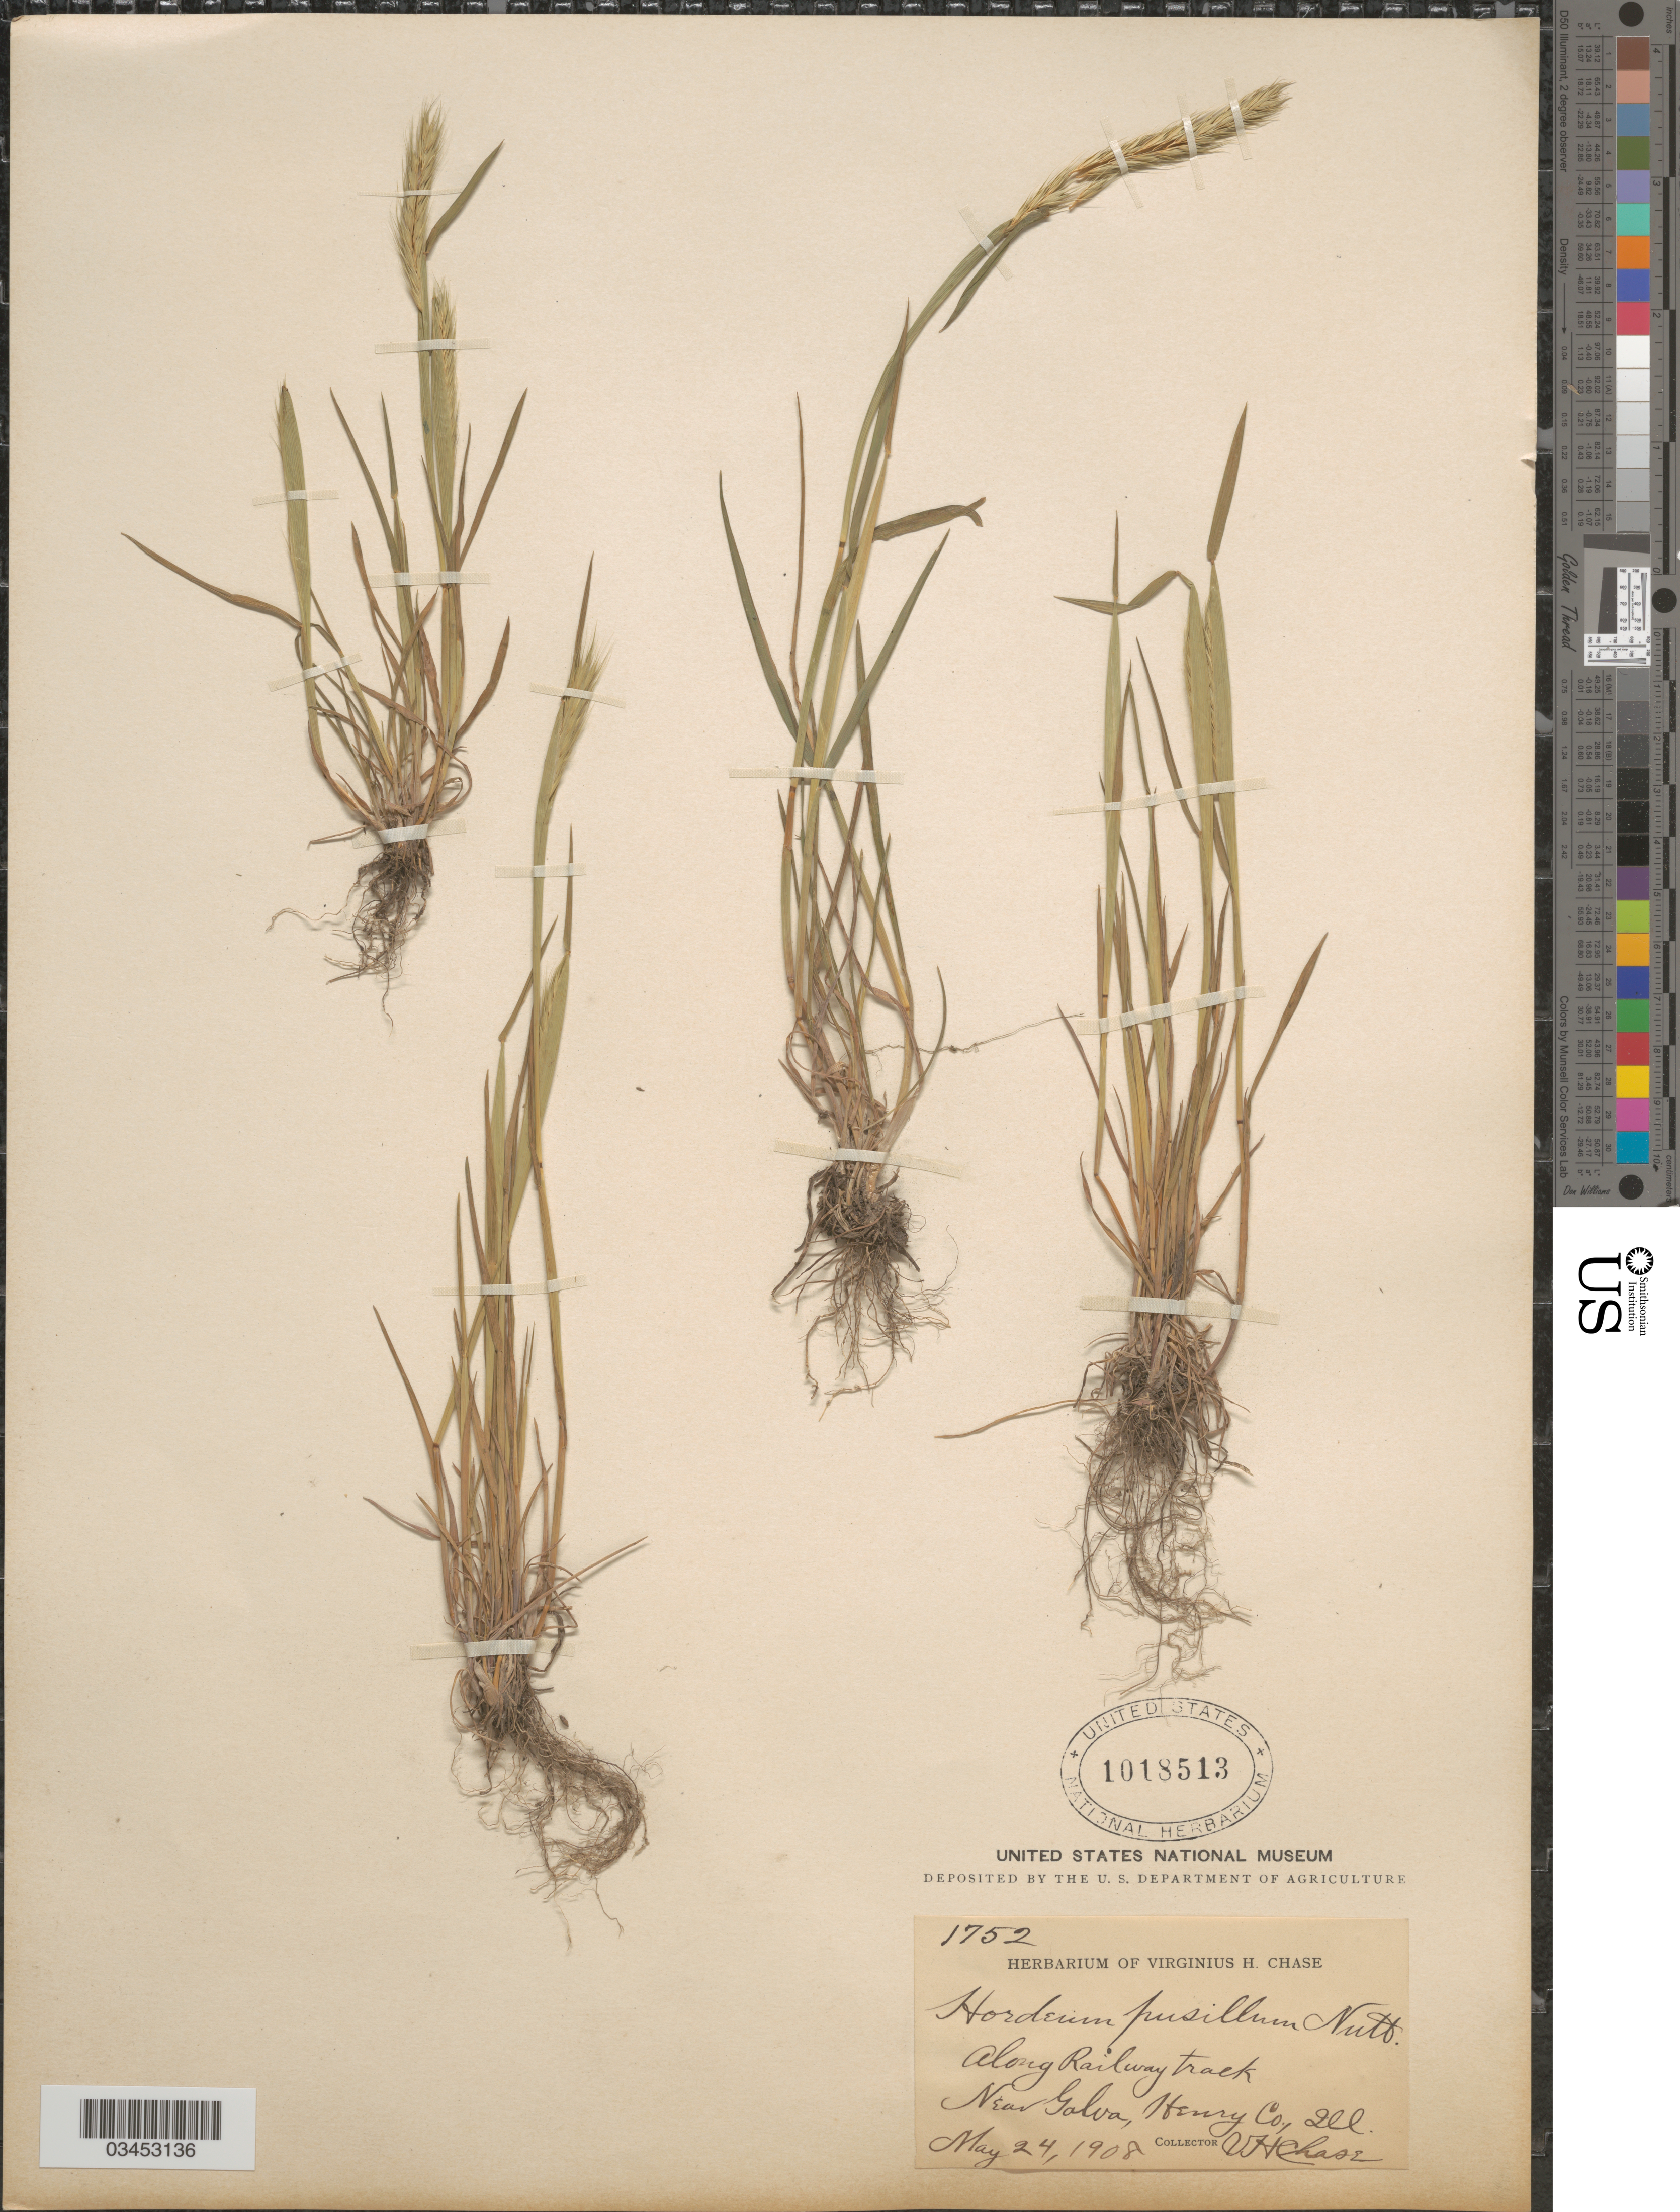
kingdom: Plantae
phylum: Tracheophyta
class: Liliopsida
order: Poales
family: Poaceae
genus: Hordeum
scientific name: Hordeum pusillum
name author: Nutt.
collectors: V. H. Chase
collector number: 1752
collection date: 1908-05-24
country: United States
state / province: Illinois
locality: Along Railway track Near Galva, Henry Co.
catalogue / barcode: US 1018513